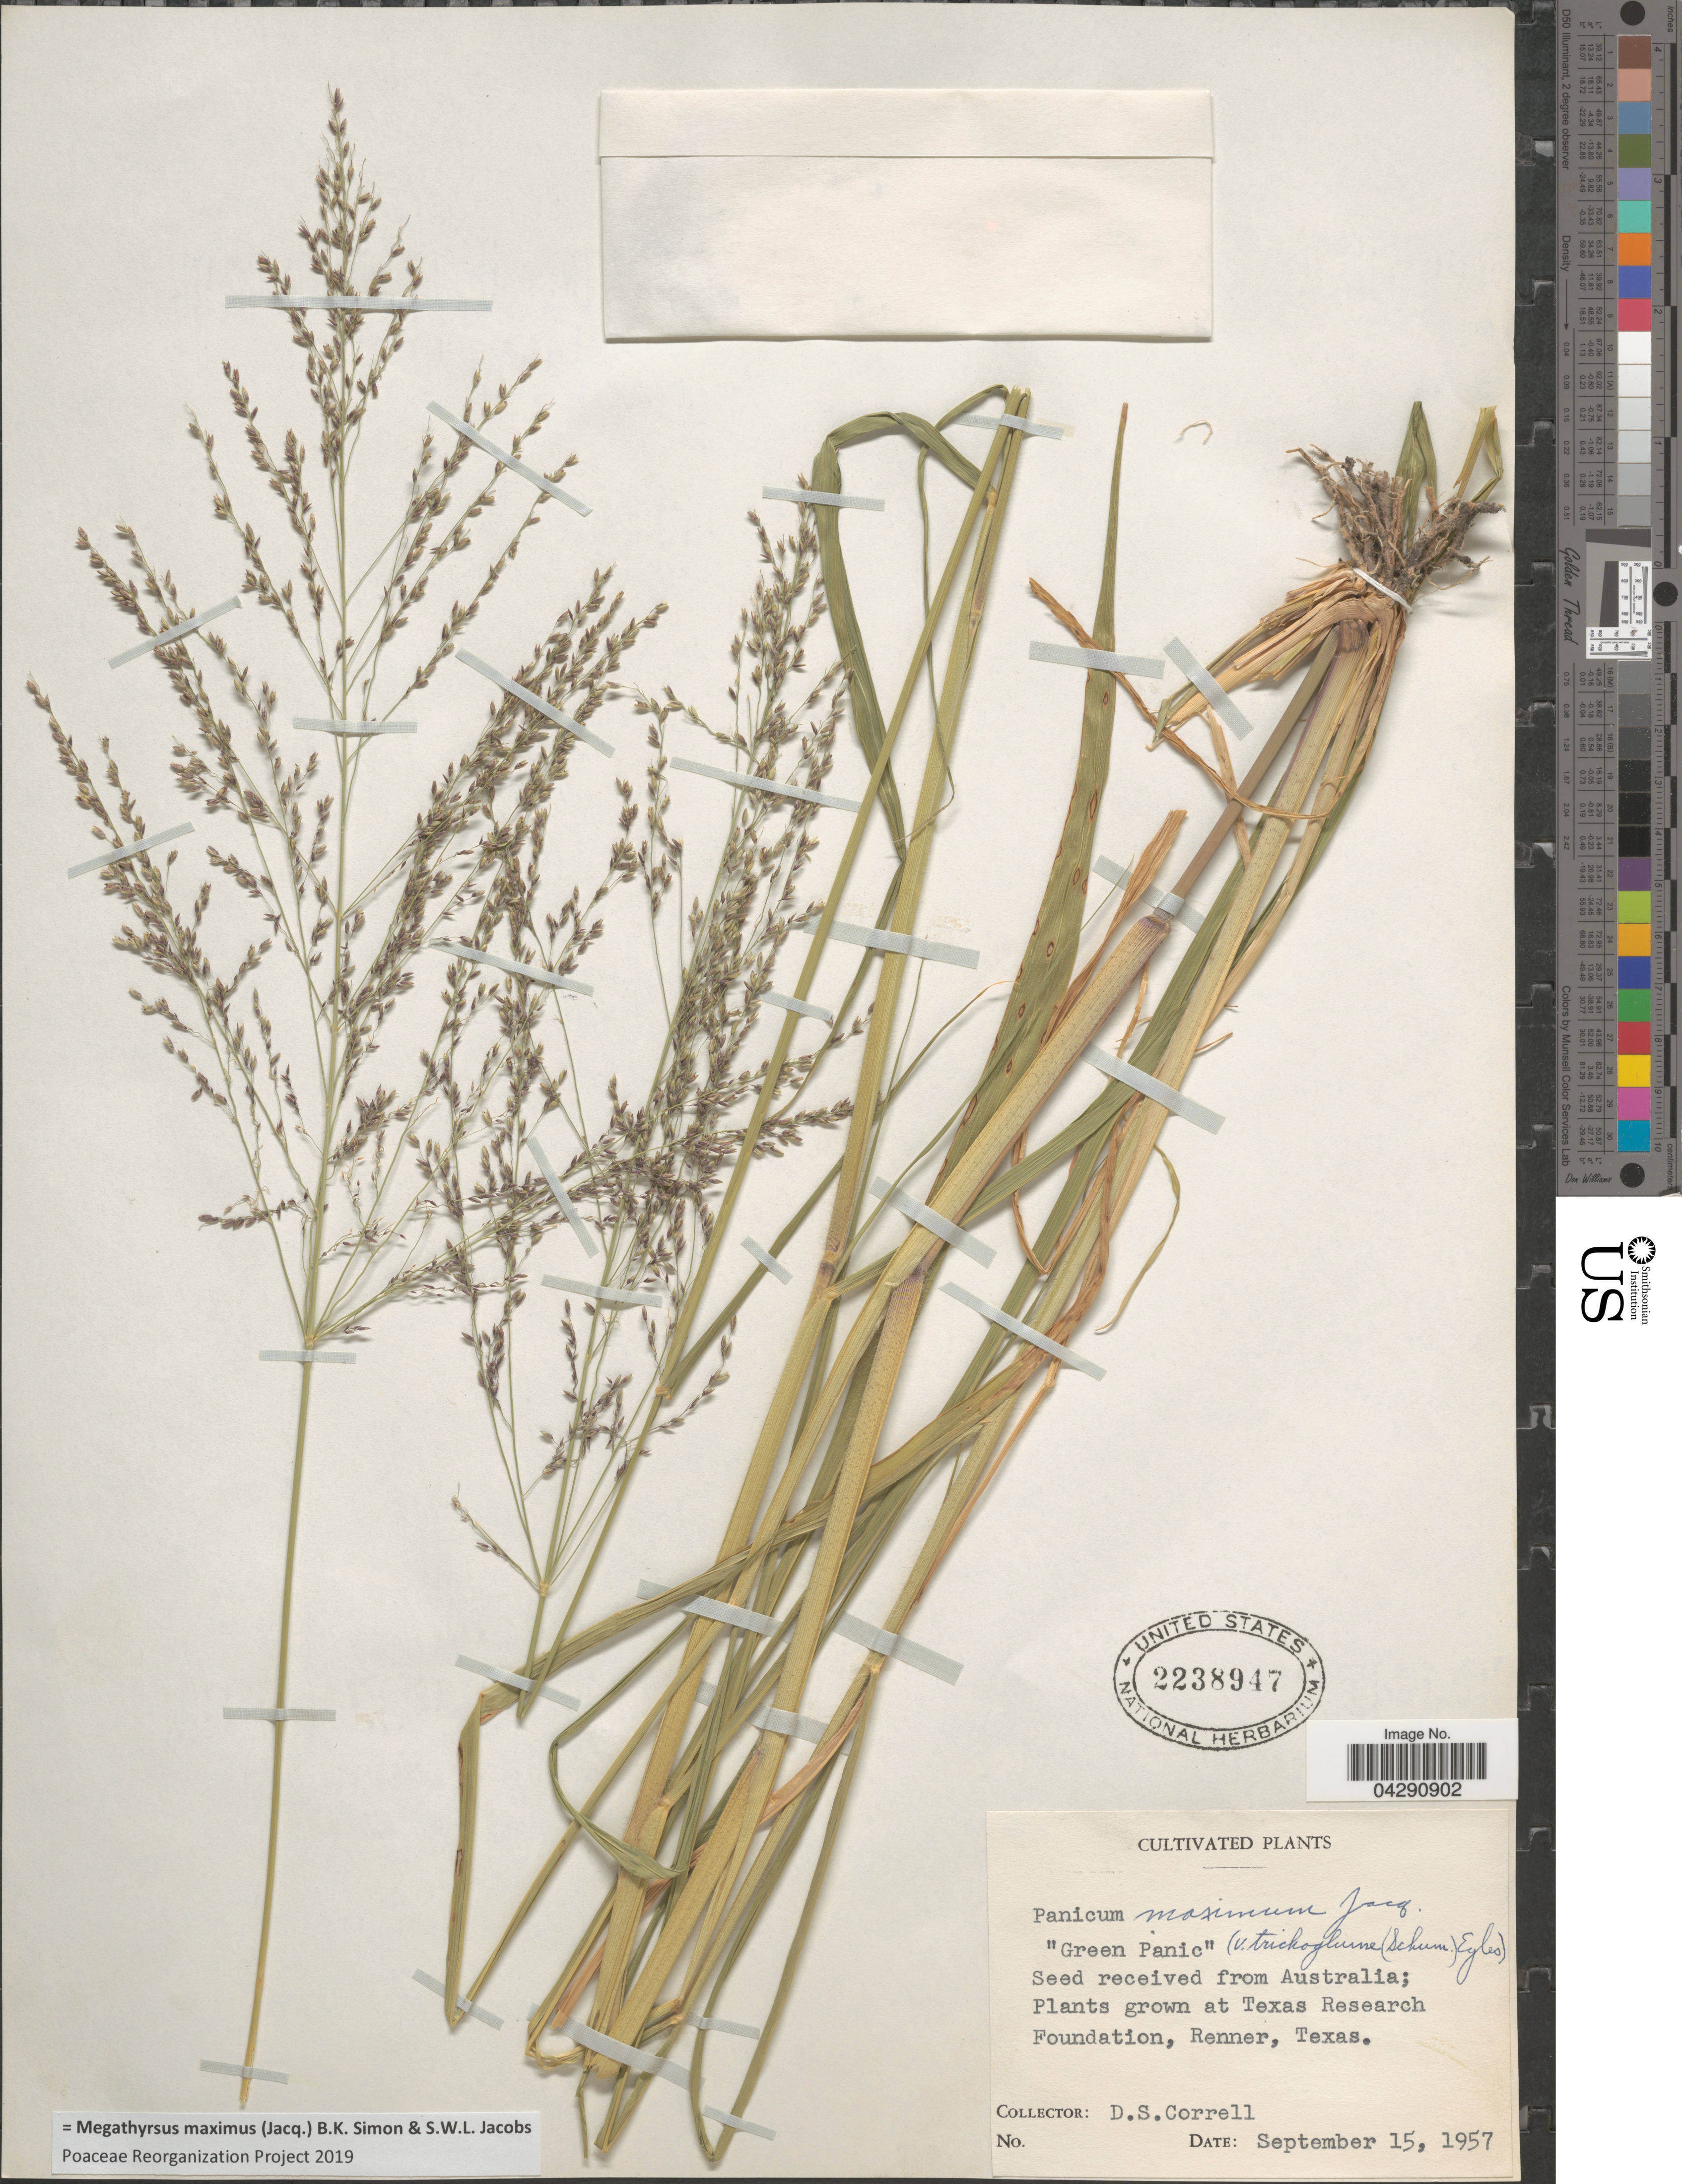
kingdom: Plantae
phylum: Tracheophyta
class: Liliopsida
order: Poales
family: Poaceae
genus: Megathyrsus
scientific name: Megathyrsus maximus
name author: (Jacq.) B.K. Simon & S.W.L. Jacobs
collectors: D. S. Correll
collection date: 1957-09-15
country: United States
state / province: Texas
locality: At Texas Research Foundation, Renner.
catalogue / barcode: US 2238947